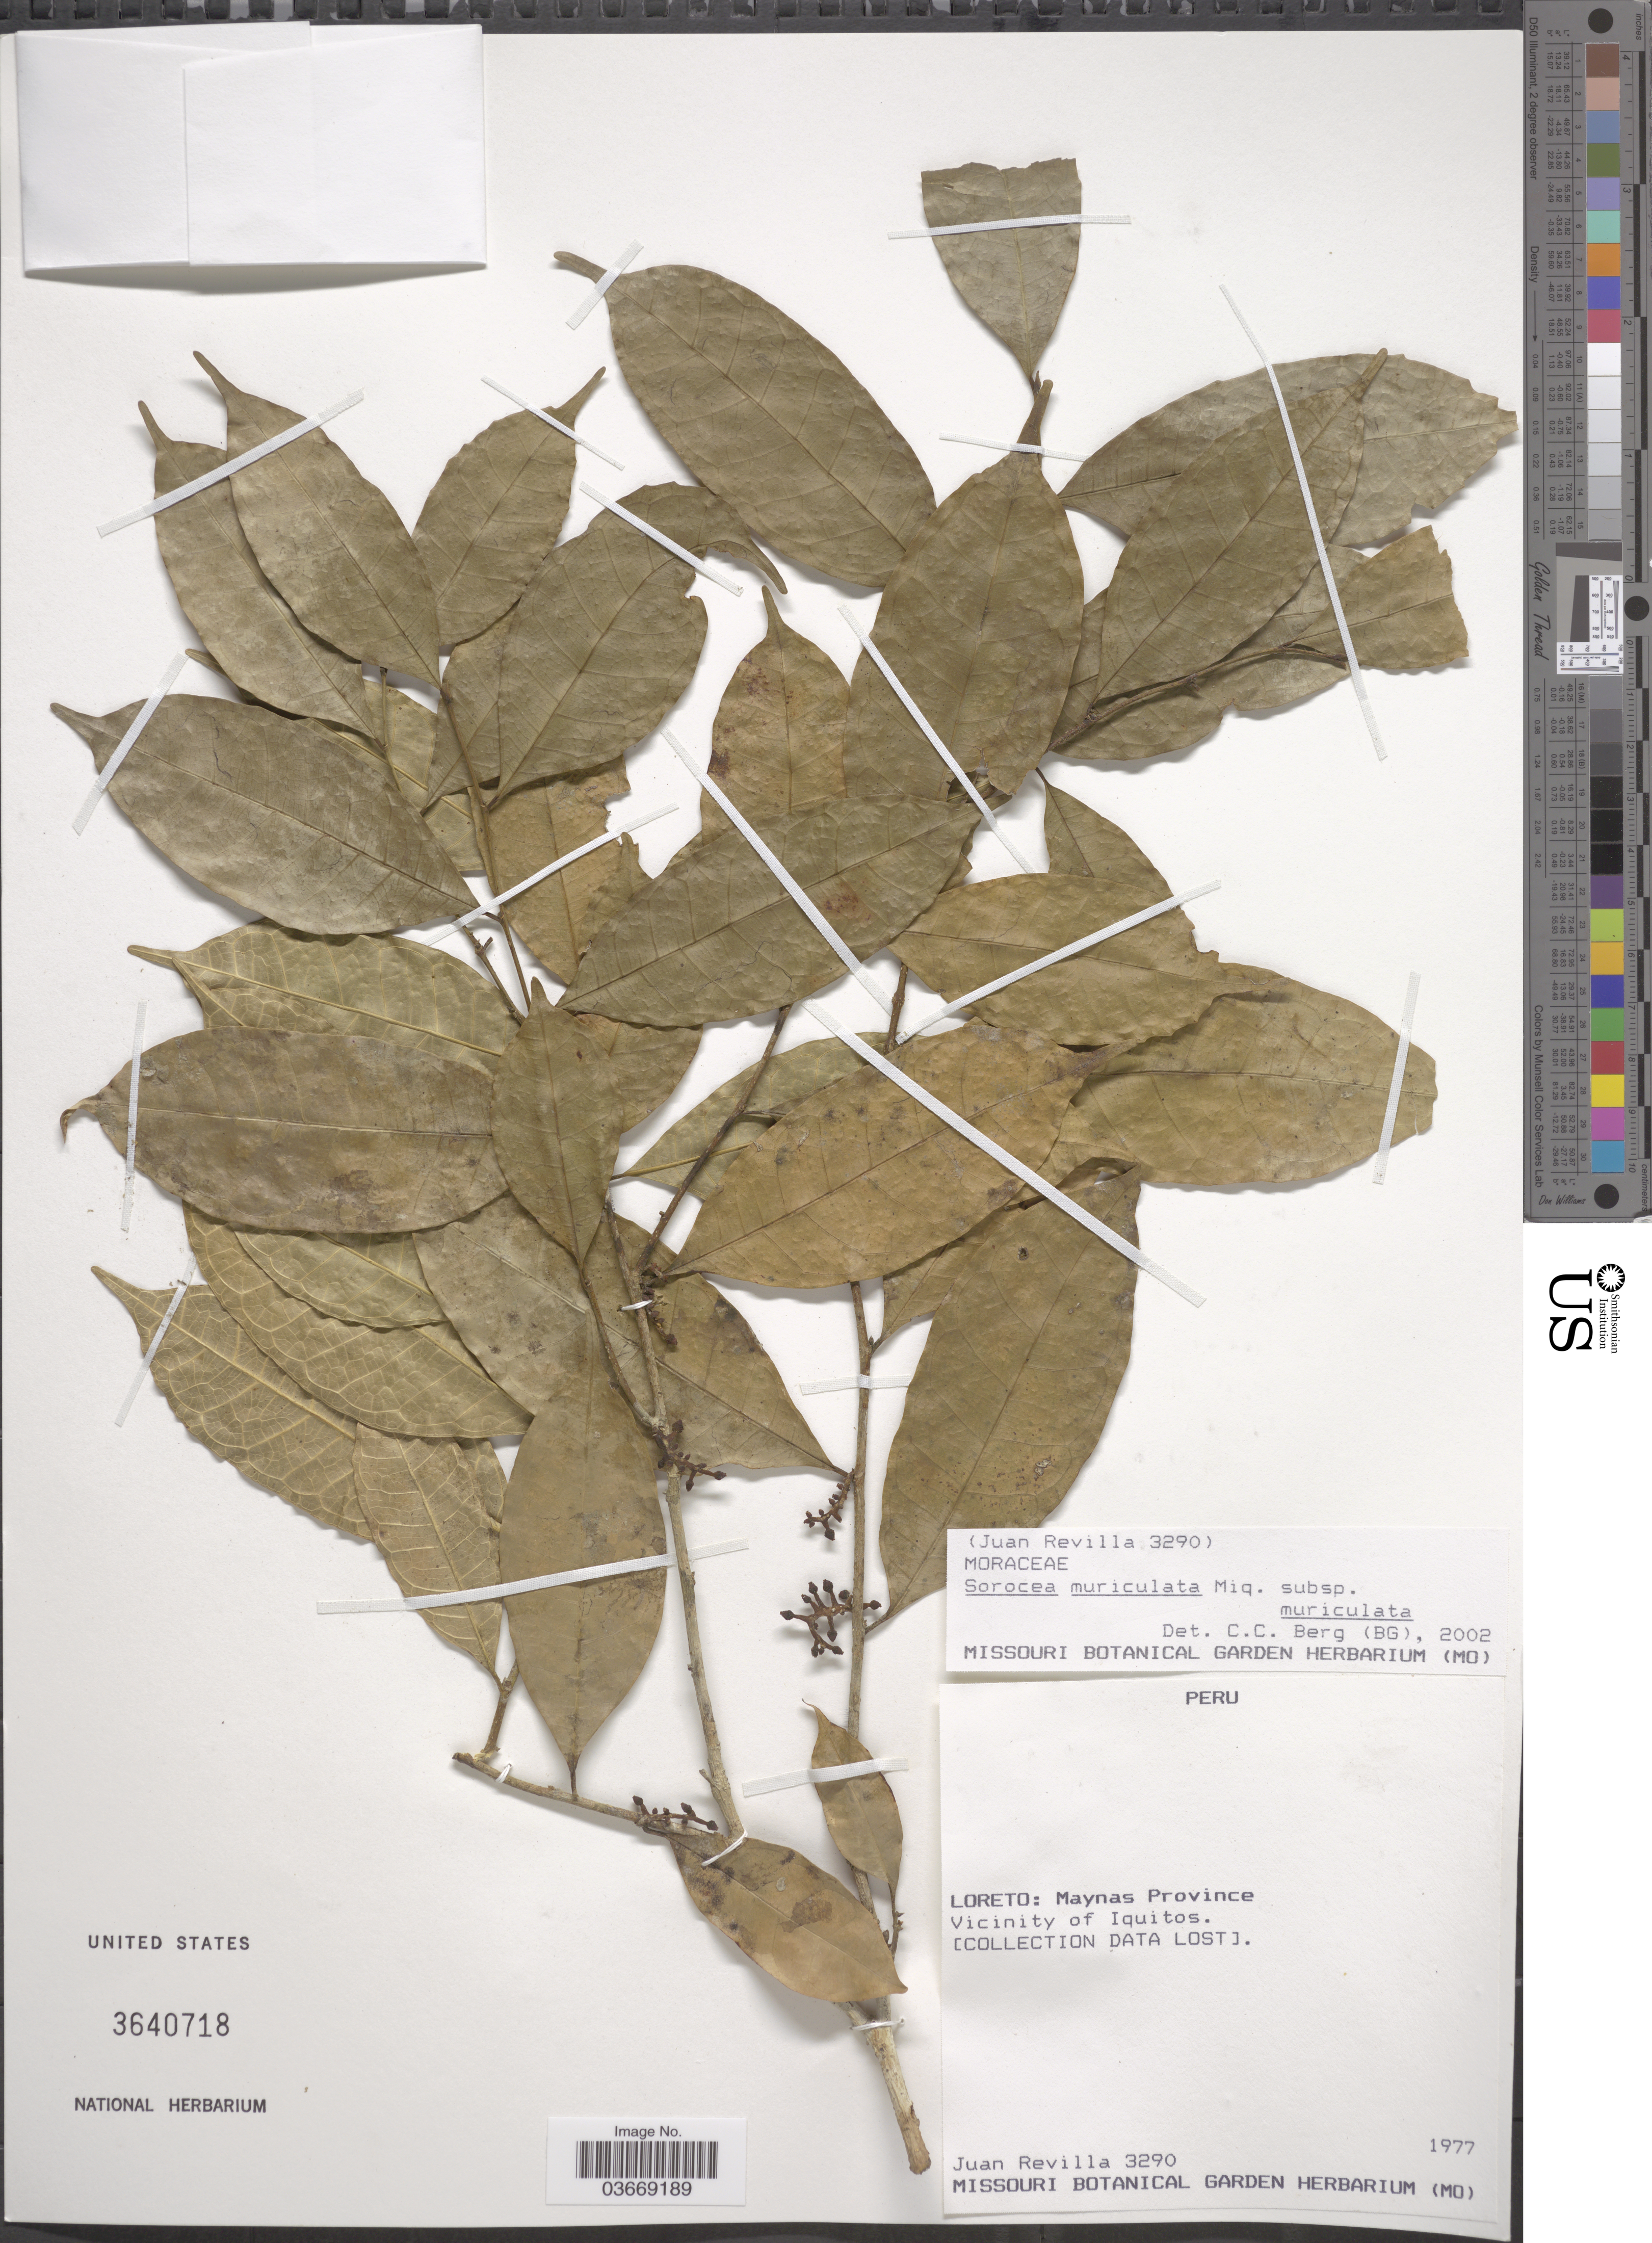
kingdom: Plantae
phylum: Tracheophyta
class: Magnoliopsida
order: Rosales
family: Moraceae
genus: Sorocea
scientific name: Sorocea muriculata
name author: Miq.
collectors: J. Revilla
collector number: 3290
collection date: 1977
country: Peru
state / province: Loreto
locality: Maynas Province. Vicinity of Iquitos.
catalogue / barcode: US 3640718